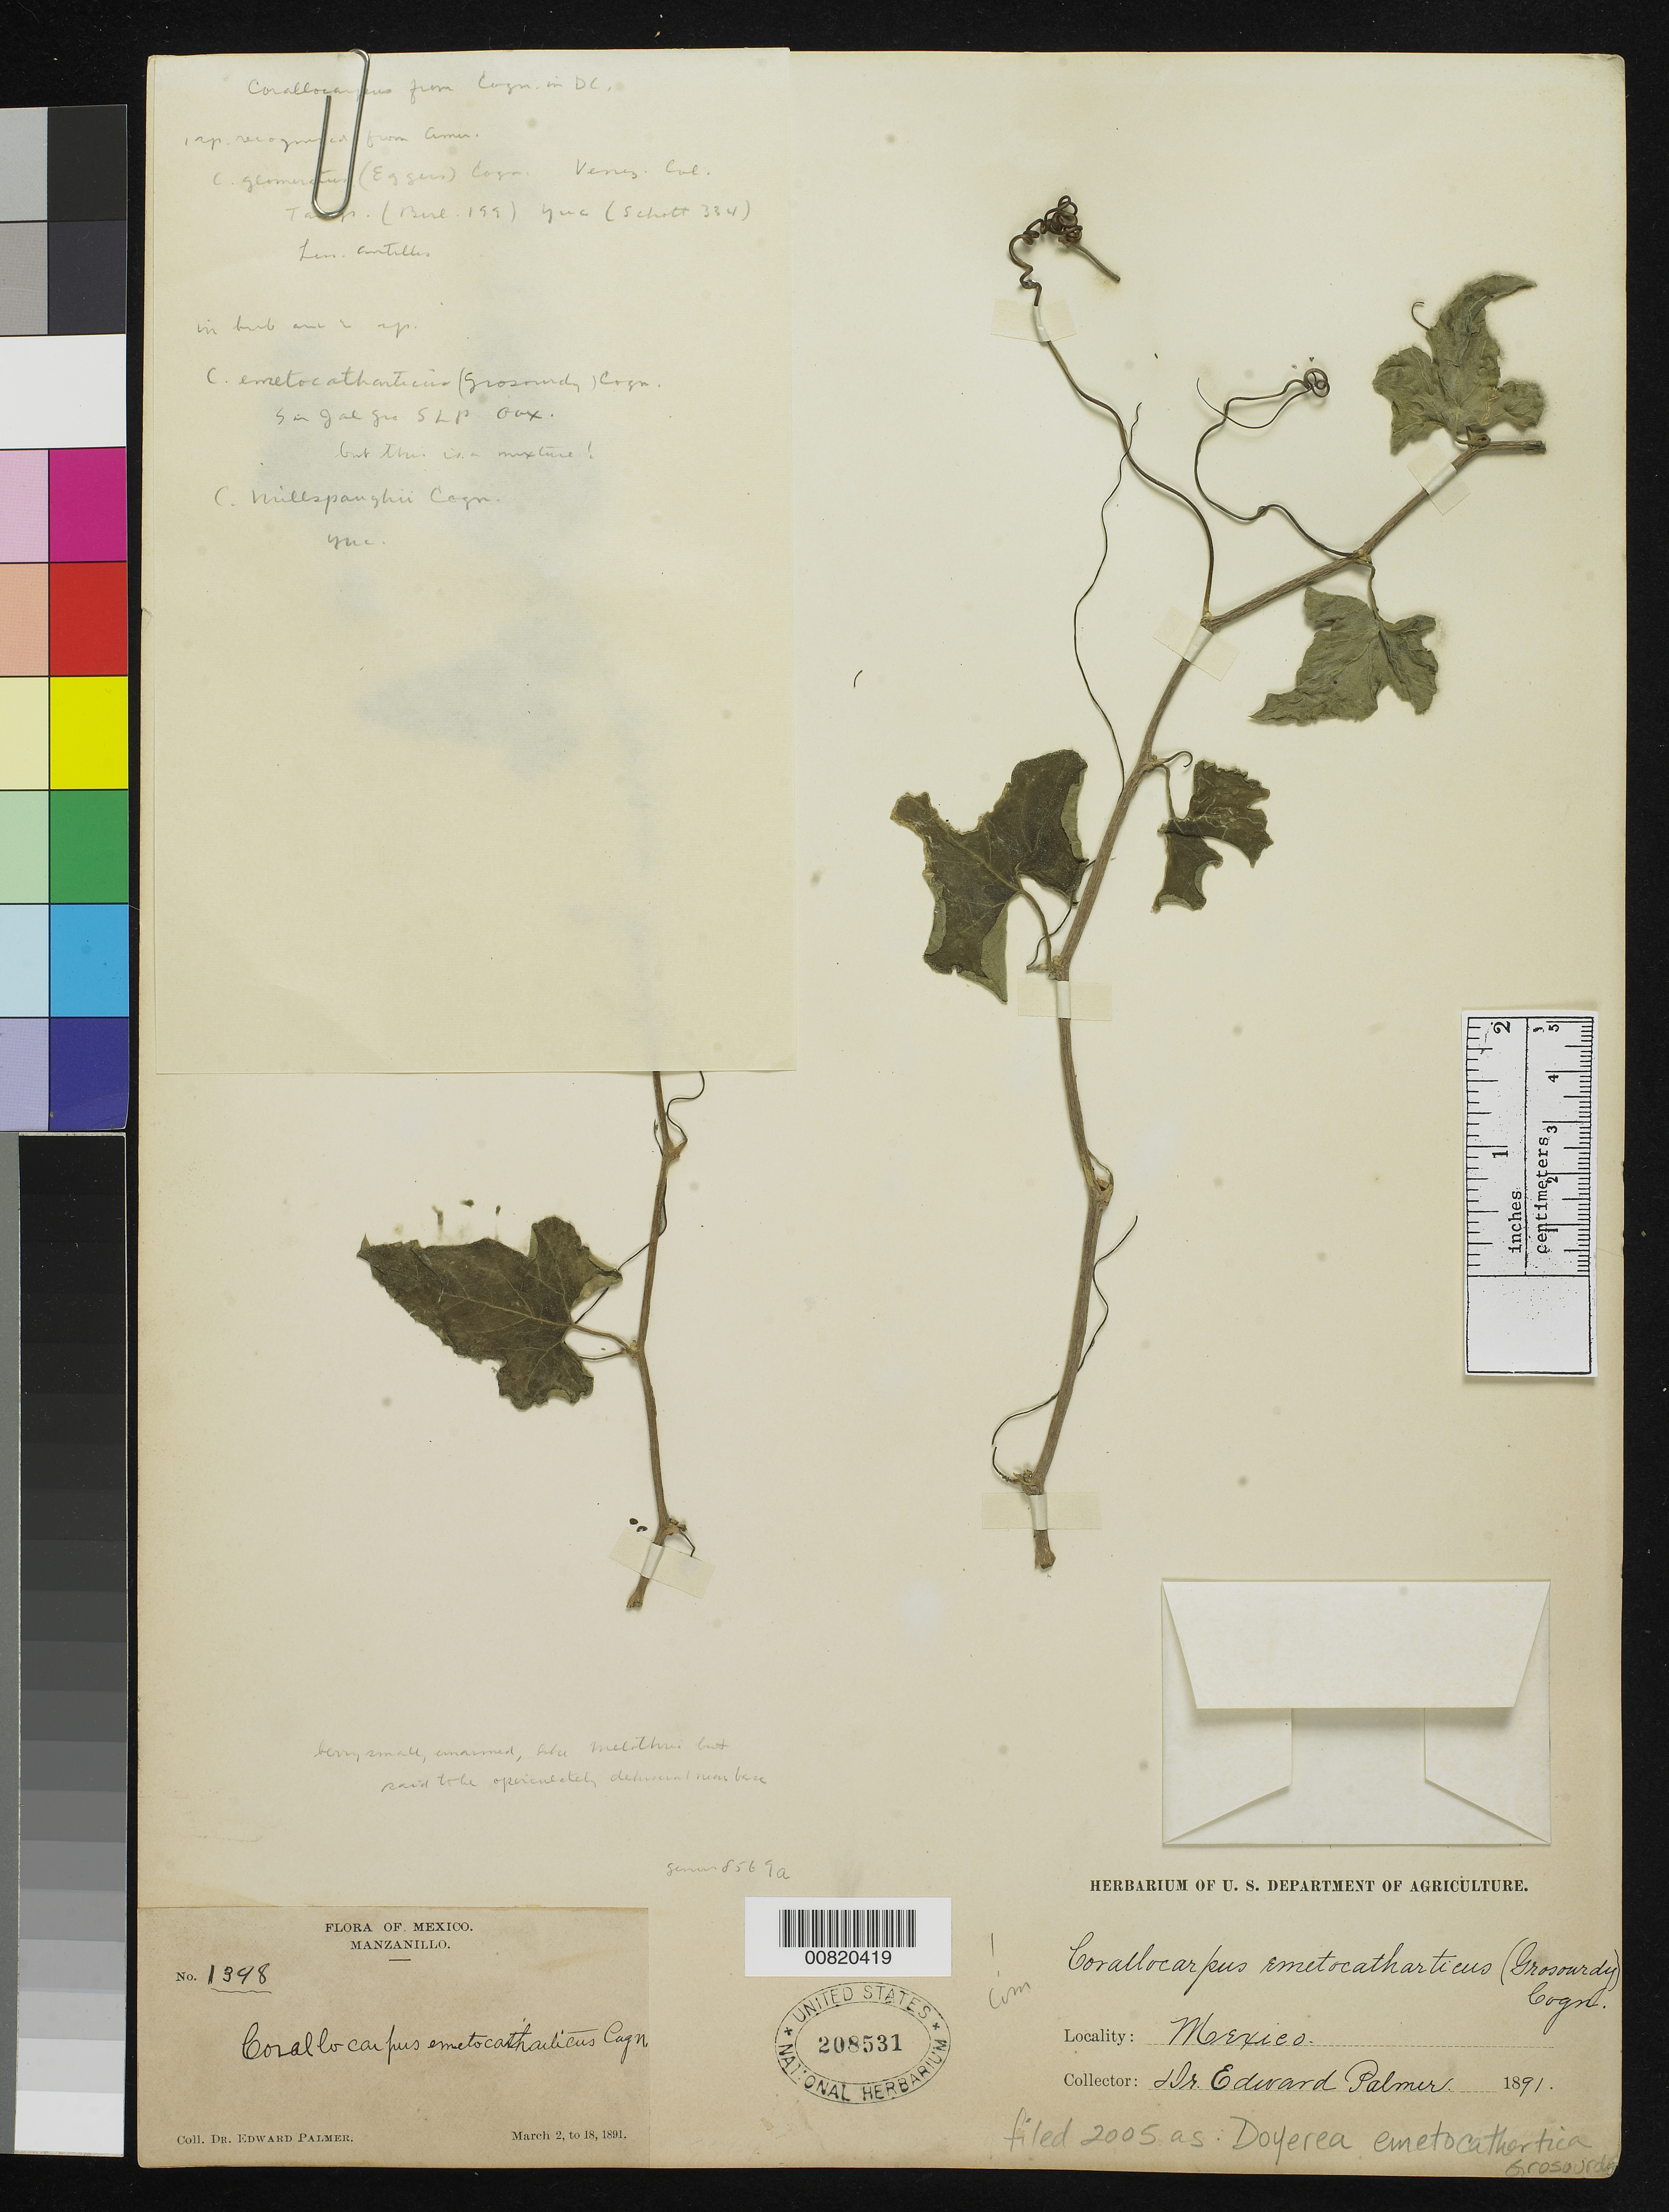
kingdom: Plantae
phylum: Tracheophyta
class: Magnoliopsida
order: Cucurbitales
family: Cucurbitaceae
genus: Doyerea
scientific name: Doyerea emetocathartica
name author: Grousordy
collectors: E. Palmer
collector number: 1398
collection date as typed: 02 Mar 1891 to 18 Mar 1891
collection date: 1891-03-02/1891-03-18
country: Mexico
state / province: Colima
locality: Manzanillo, Colima.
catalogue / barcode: US 208531